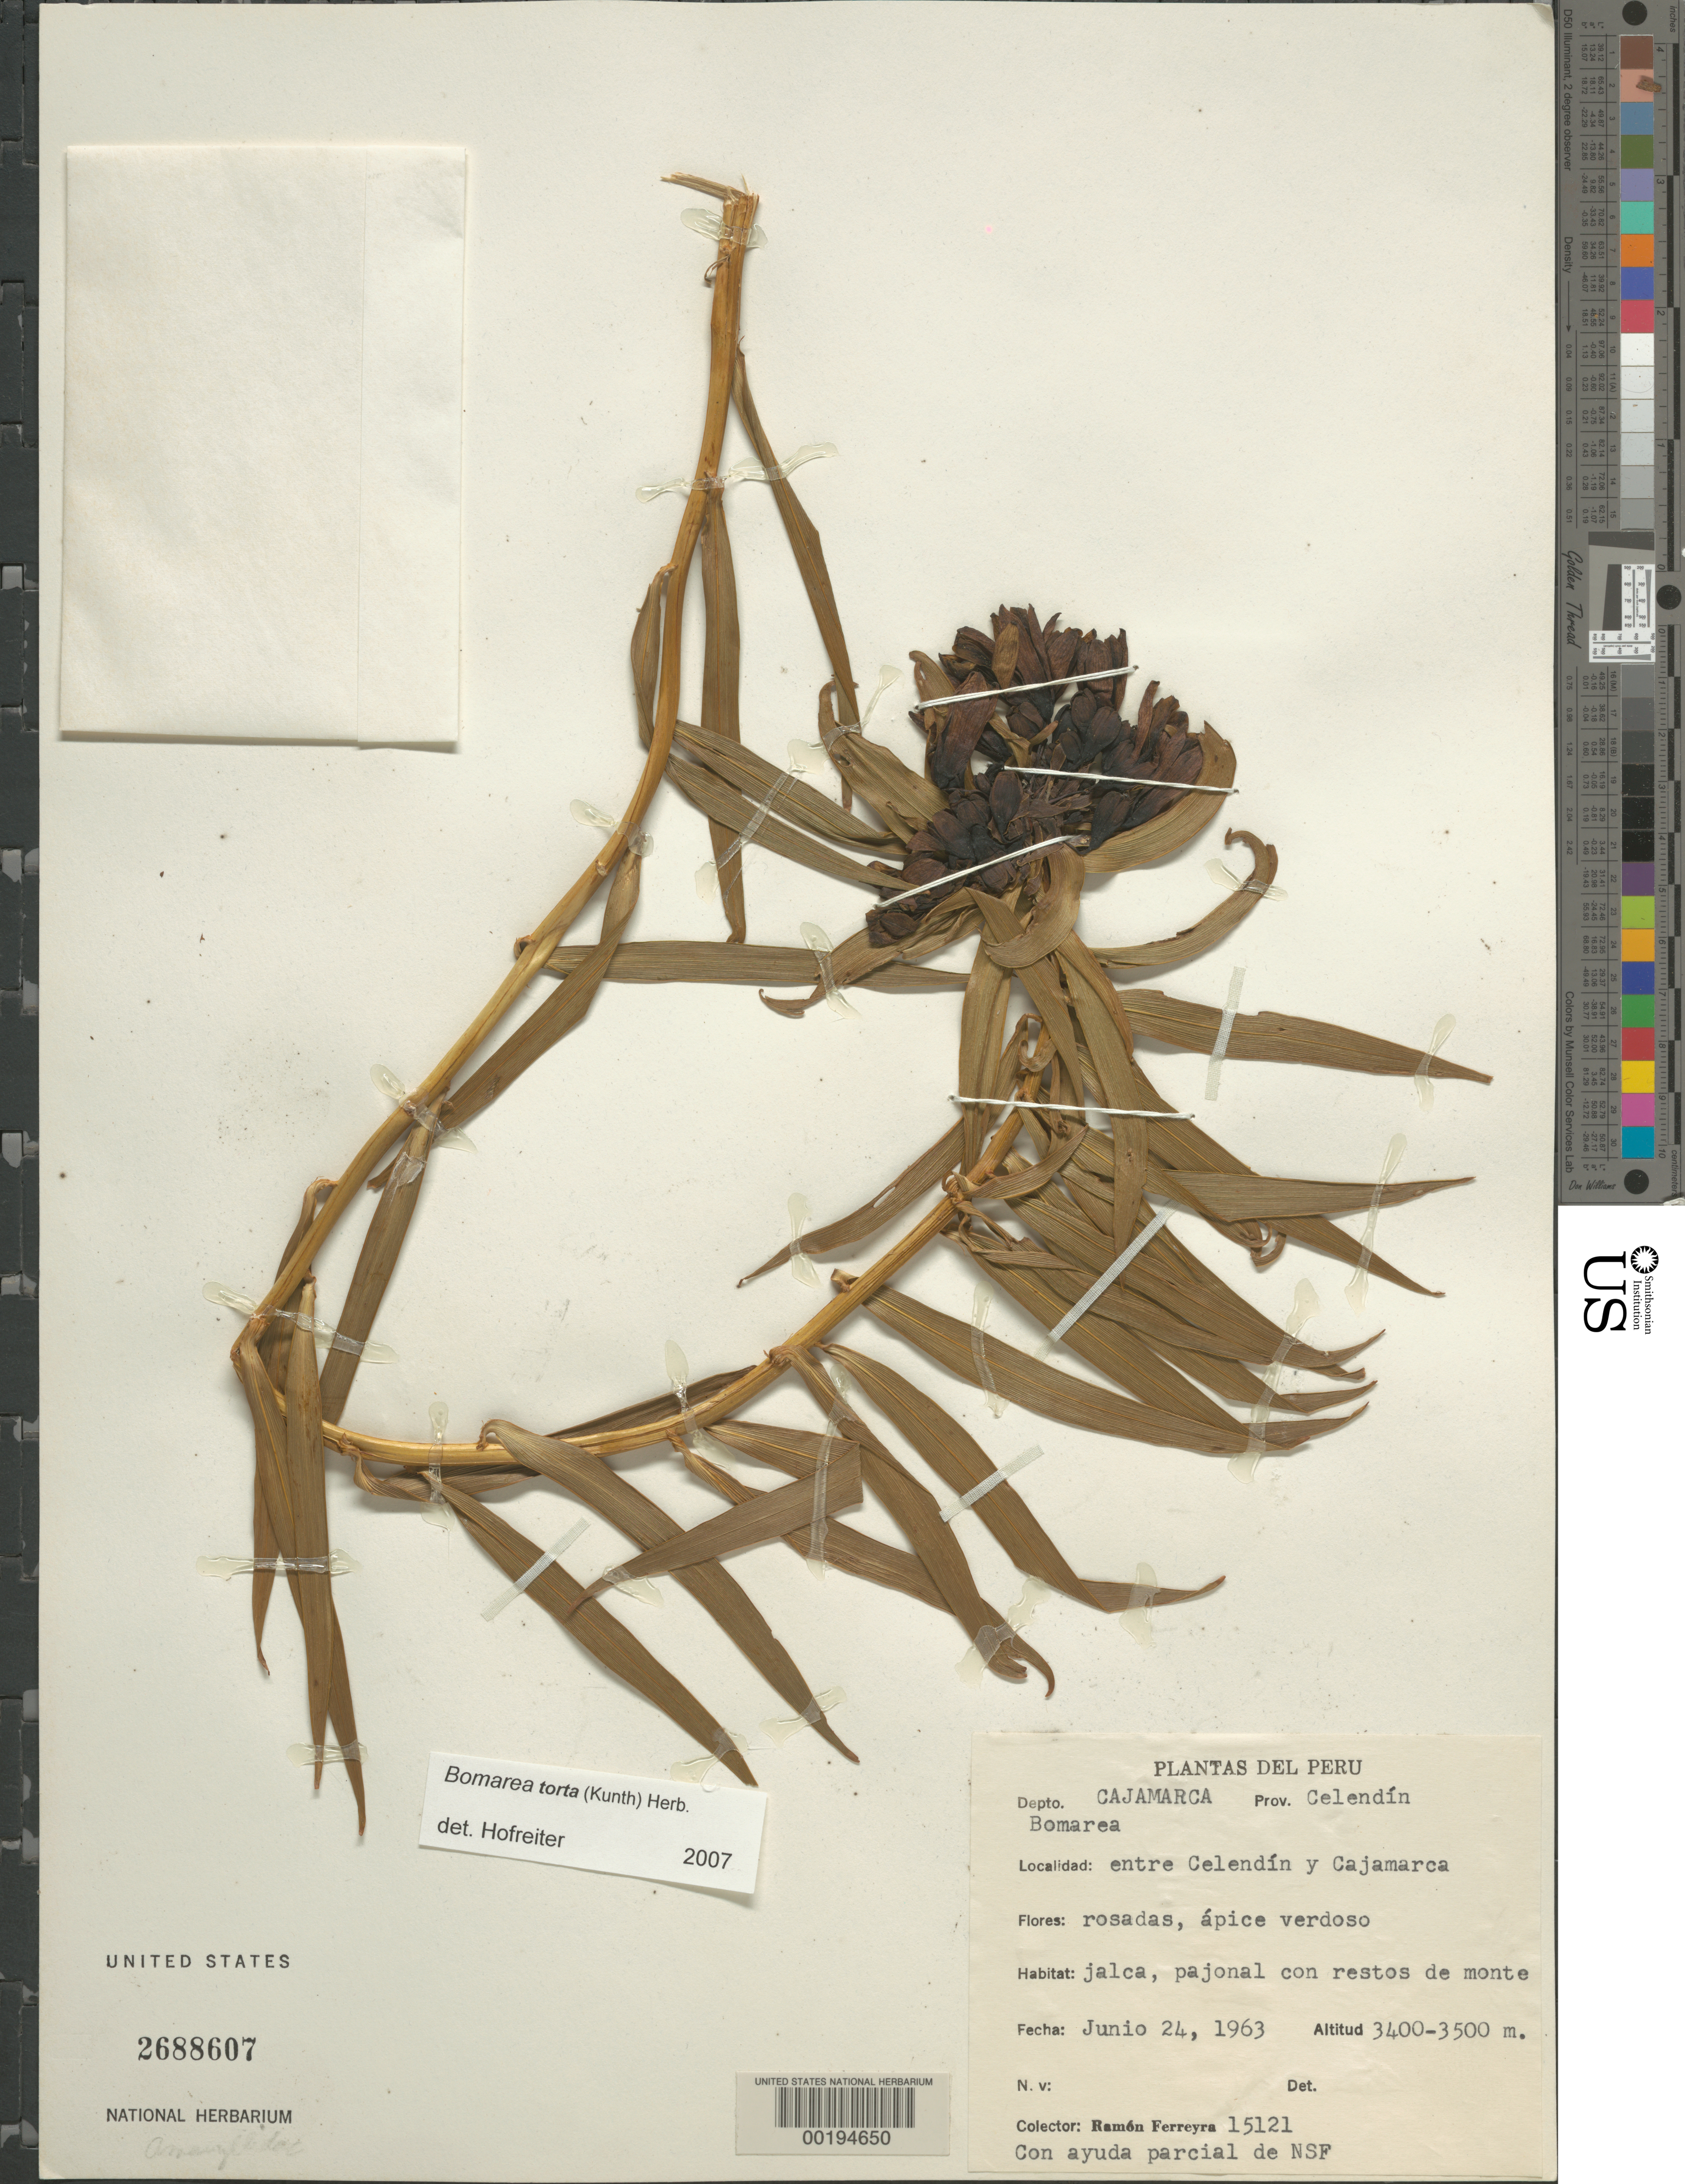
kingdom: Plantae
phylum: Tracheophyta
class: Liliopsida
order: Liliales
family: Alstroemeriaceae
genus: Bomarea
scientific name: Bomarea sp.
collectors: R. A. Ferreyra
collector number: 15121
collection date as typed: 24 Jun 1963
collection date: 1963-06-24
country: Peru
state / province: Cajamarca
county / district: Celendín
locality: between Celendín and Cajamarca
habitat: Tall coarse grass with remains of forest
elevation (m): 3400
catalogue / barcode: US 2688607